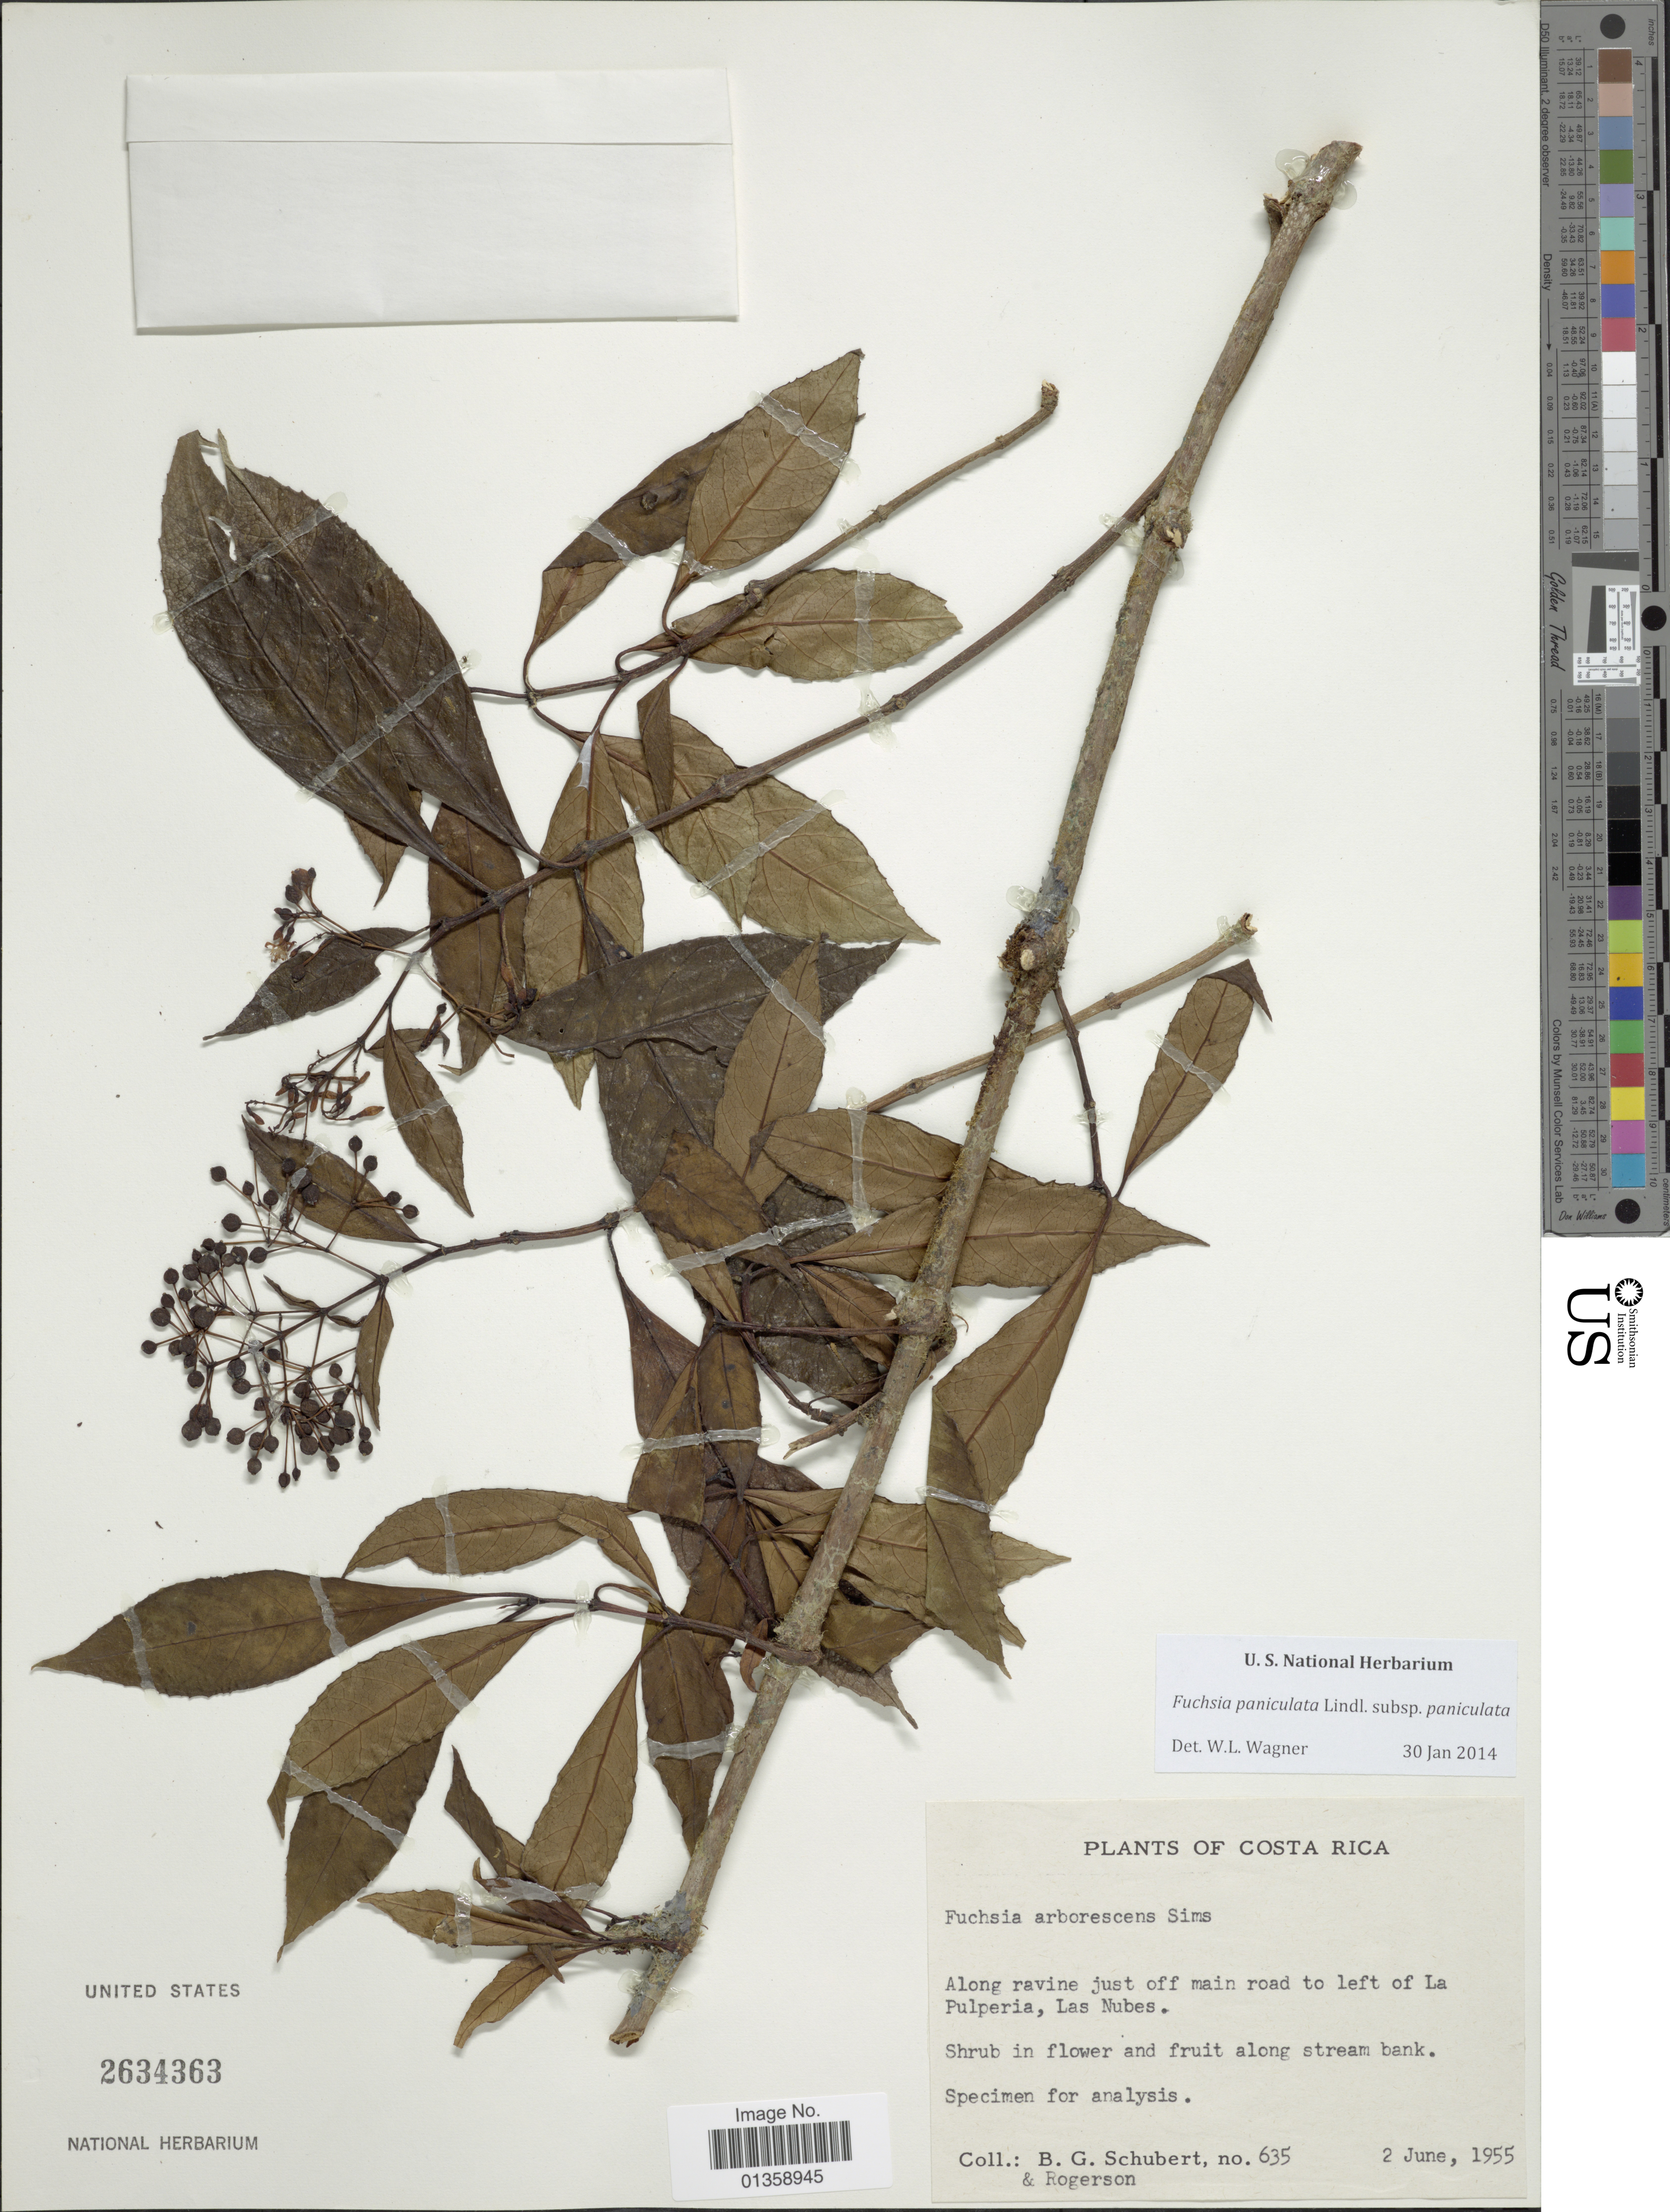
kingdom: Plantae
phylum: Tracheophyta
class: Magnoliopsida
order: Myrtales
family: Onagraceae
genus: Fuchsia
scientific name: Fuchsia paniculata subsp. paniculata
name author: Lindl.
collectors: B. Schubert & Rogerson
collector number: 635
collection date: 1955-06-02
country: Costa Rica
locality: Along ravine, just off main road to left of La Pulperia, Las Nubes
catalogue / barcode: US 2634363